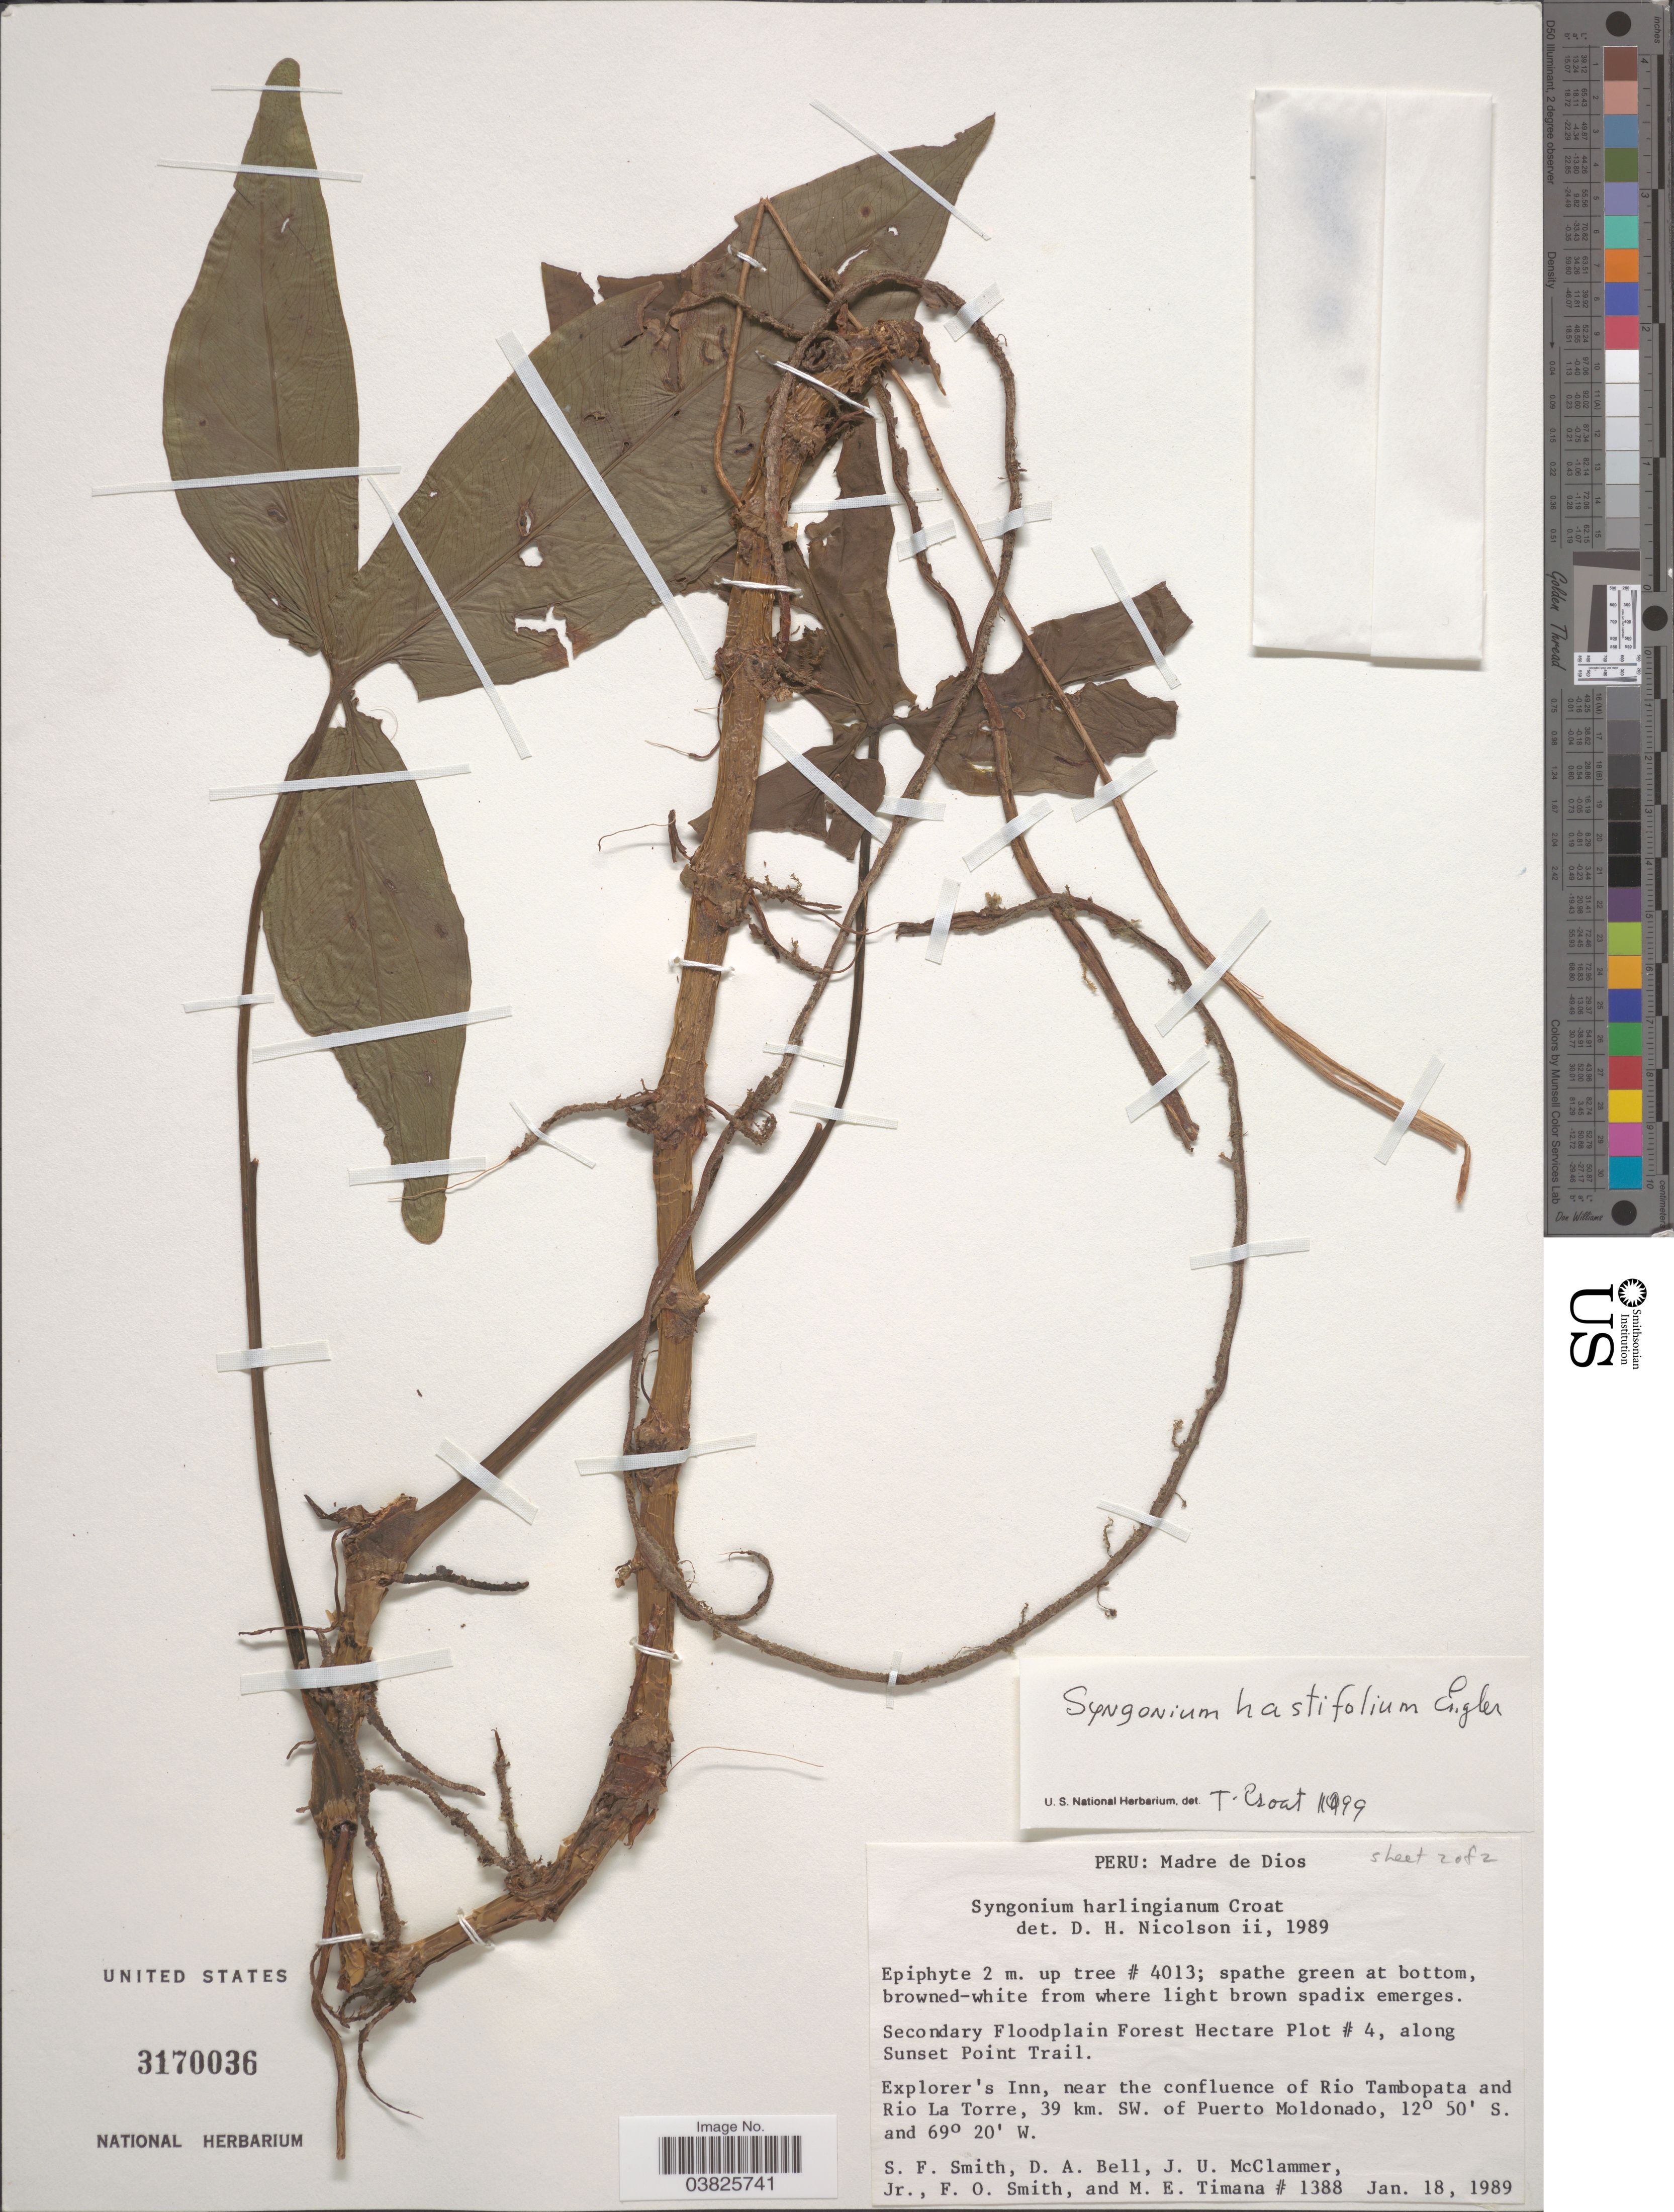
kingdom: Plantae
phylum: Tracheophyta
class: Liliopsida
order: Alismatales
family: Araceae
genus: Syngonium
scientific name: Syngonium hastifolium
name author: Engl.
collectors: S.F. Smith, D. A. Bell, J. McClammer Jr. & F. Smith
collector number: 1388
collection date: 1989-01-18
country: Peru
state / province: Madre de Dios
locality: Secondary Floodplain Forest Hectare Plot #4, along Sunset Point Trail. Explorer's Inn, near the confluence of Rio Tambopata and Rio La Torre, 39 km. SW. of Puerto Moldonado.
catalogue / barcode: US 3170036